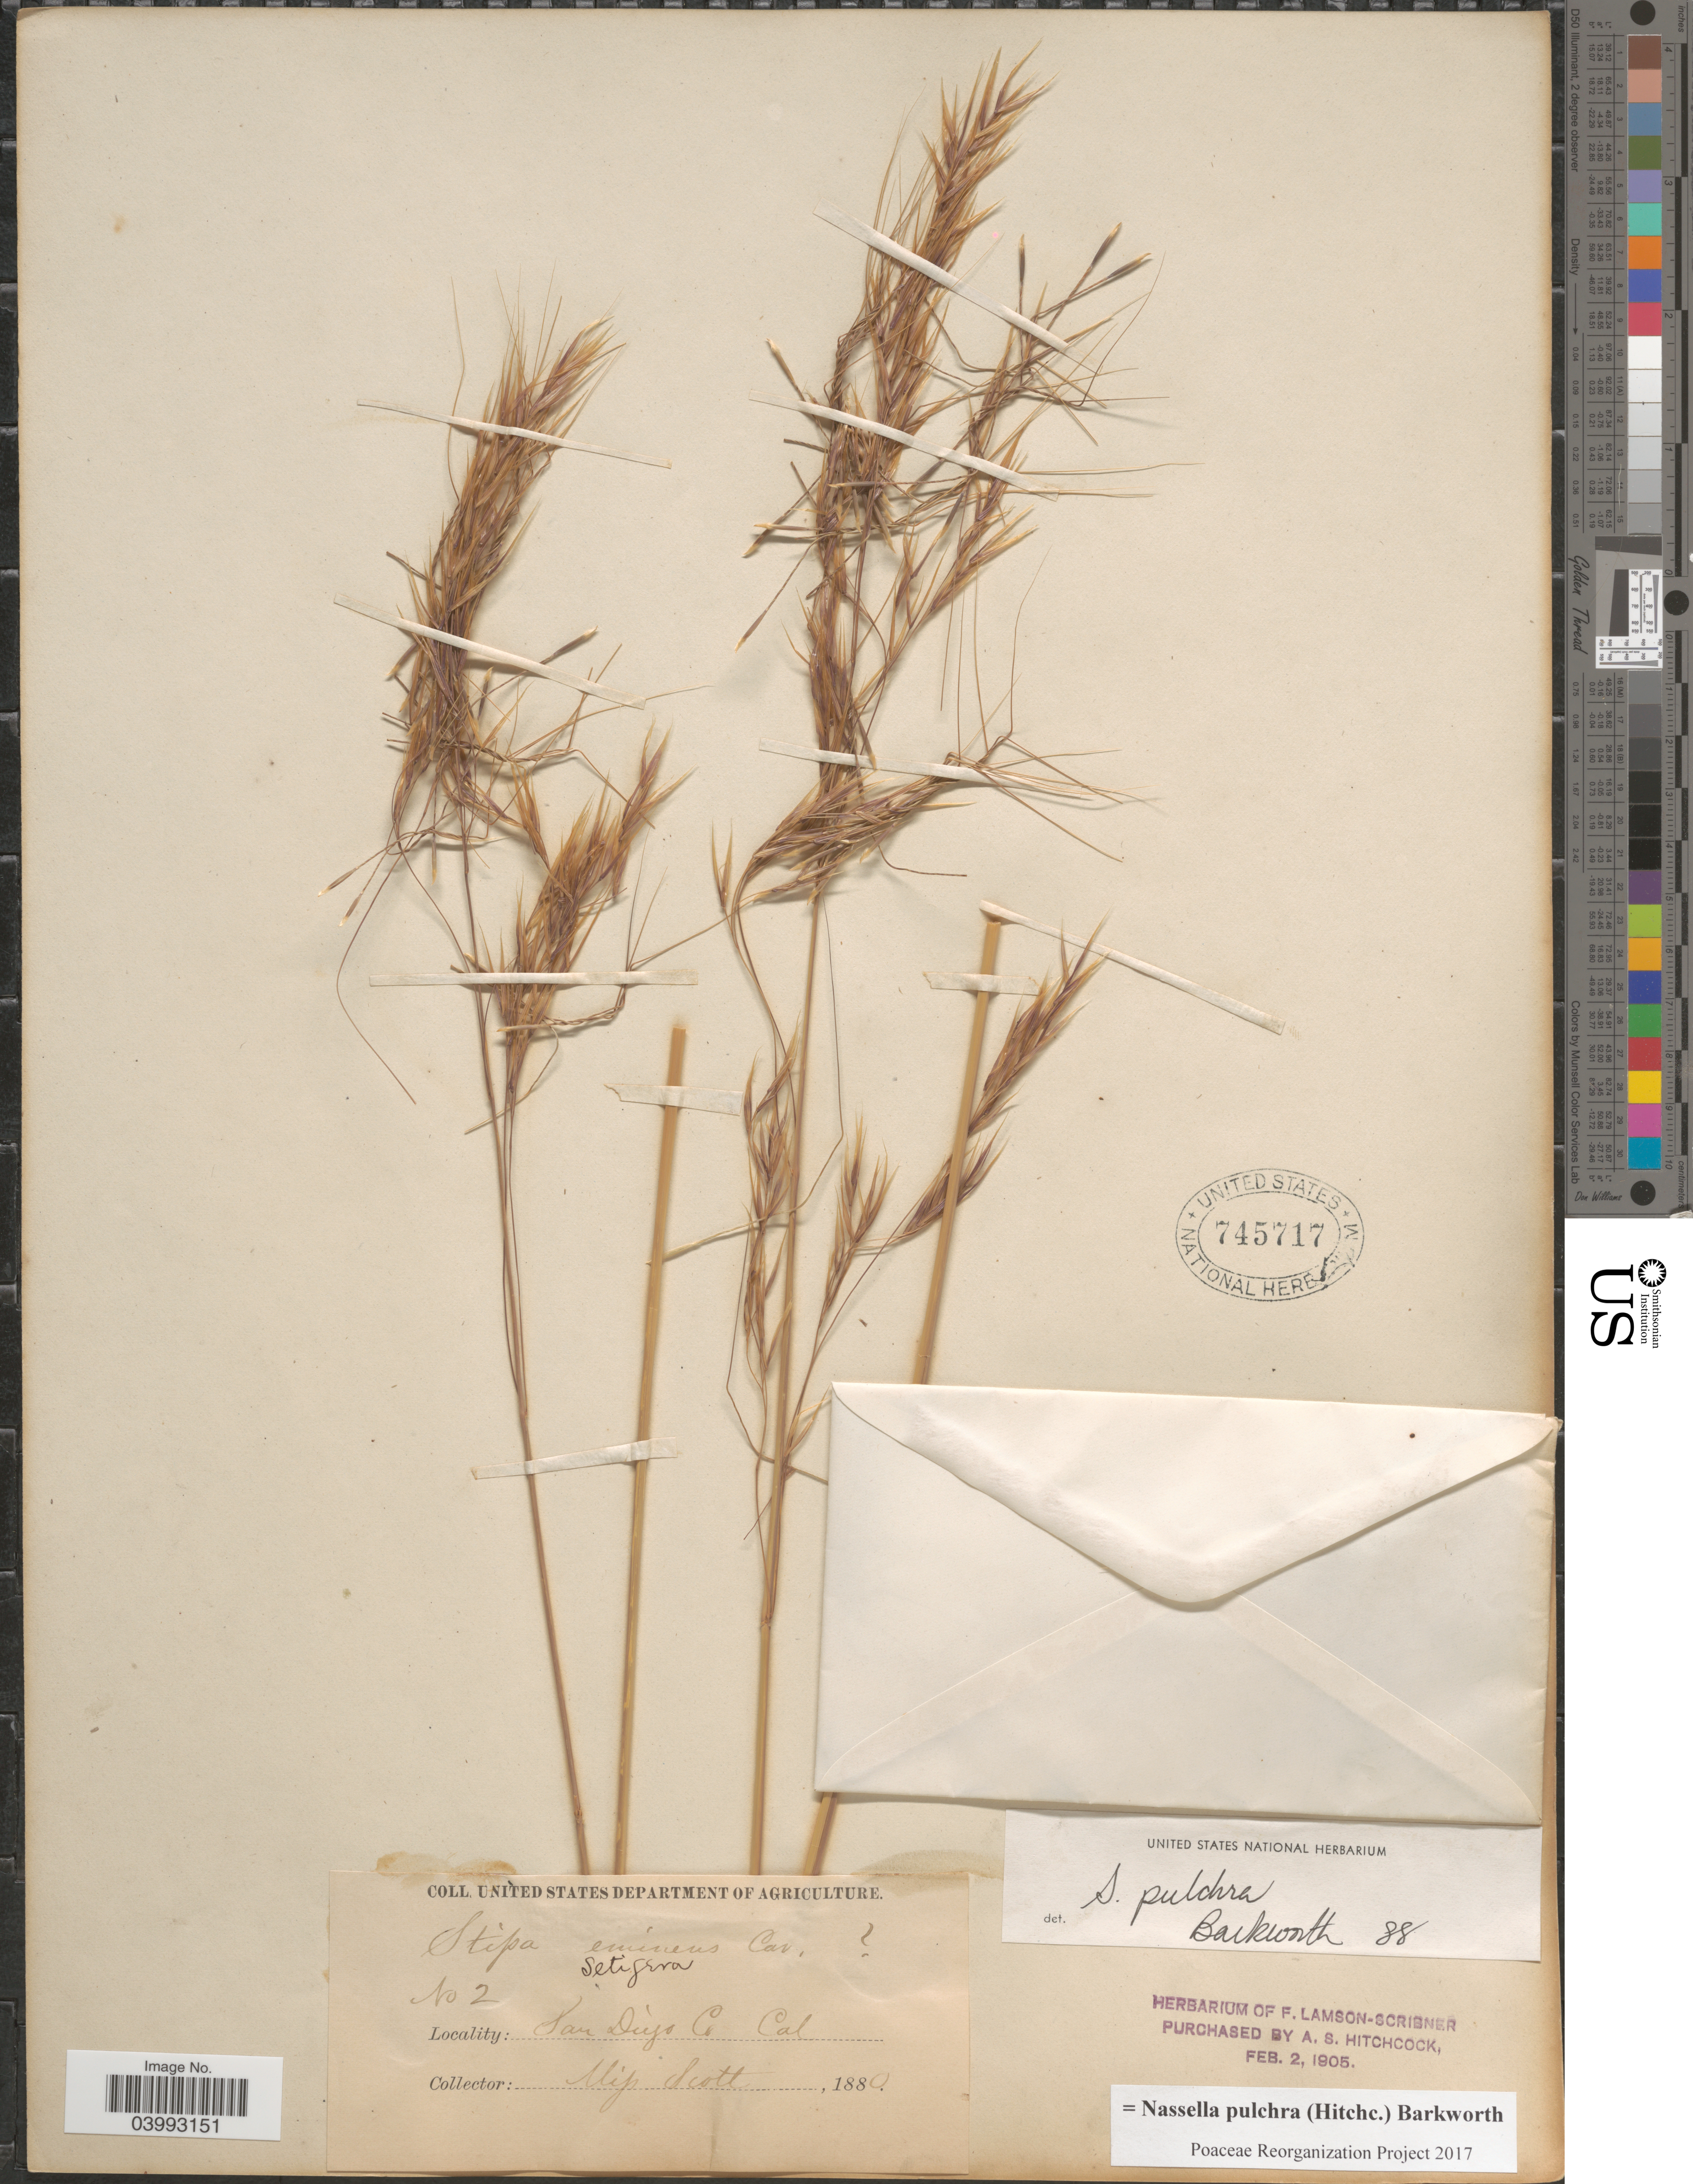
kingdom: Plantae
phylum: Tracheophyta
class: Liliopsida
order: Poales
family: Poaceae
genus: Nassella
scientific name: Nassella pulchra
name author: (Hitchc.) Barkworth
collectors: M. Scott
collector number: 2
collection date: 1880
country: United States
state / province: California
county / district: San Diego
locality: San Diego Co.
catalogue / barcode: US 745717